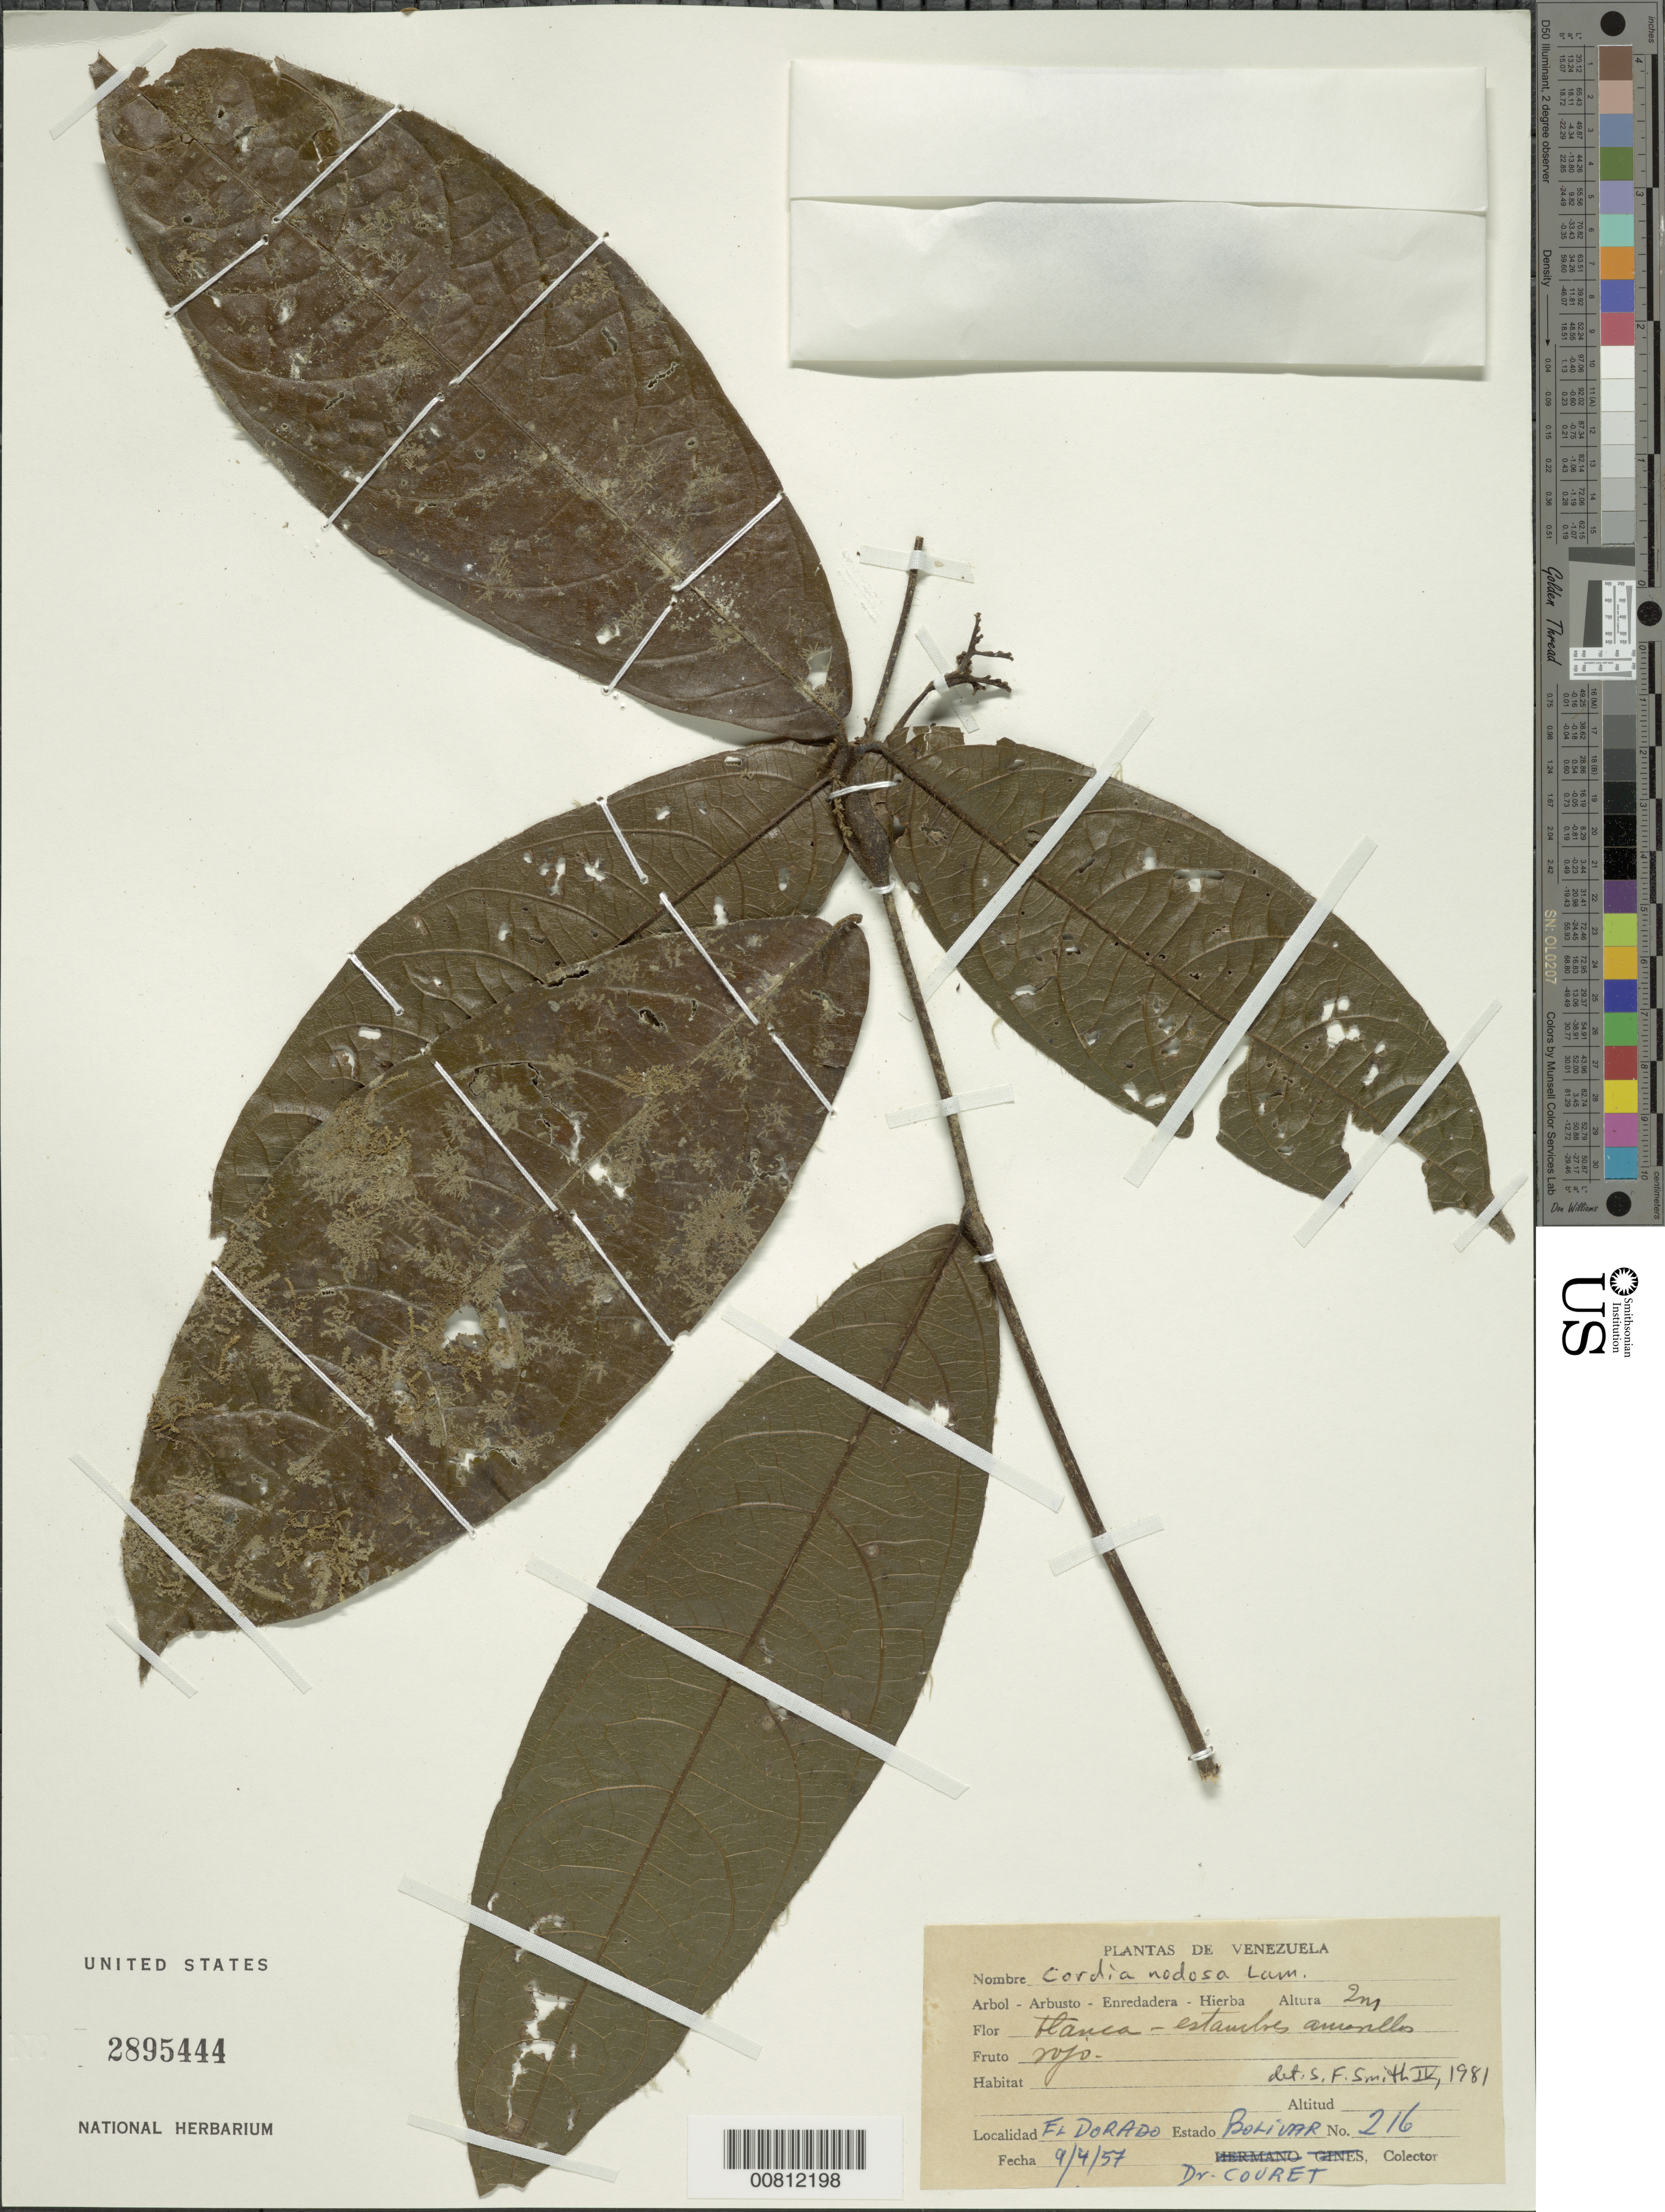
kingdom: Plantae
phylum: Tracheophyta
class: Magnoliopsida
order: Boraginales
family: Cordiaceae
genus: Cordia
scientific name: Cordia nodosa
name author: Lam.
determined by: Smith, Stephen F., (US), NMNH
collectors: -. Couret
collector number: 216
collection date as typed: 9-Apr-57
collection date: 1957-04-09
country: Venezuela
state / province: Bolívar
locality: El Dorado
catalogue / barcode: US 2895444